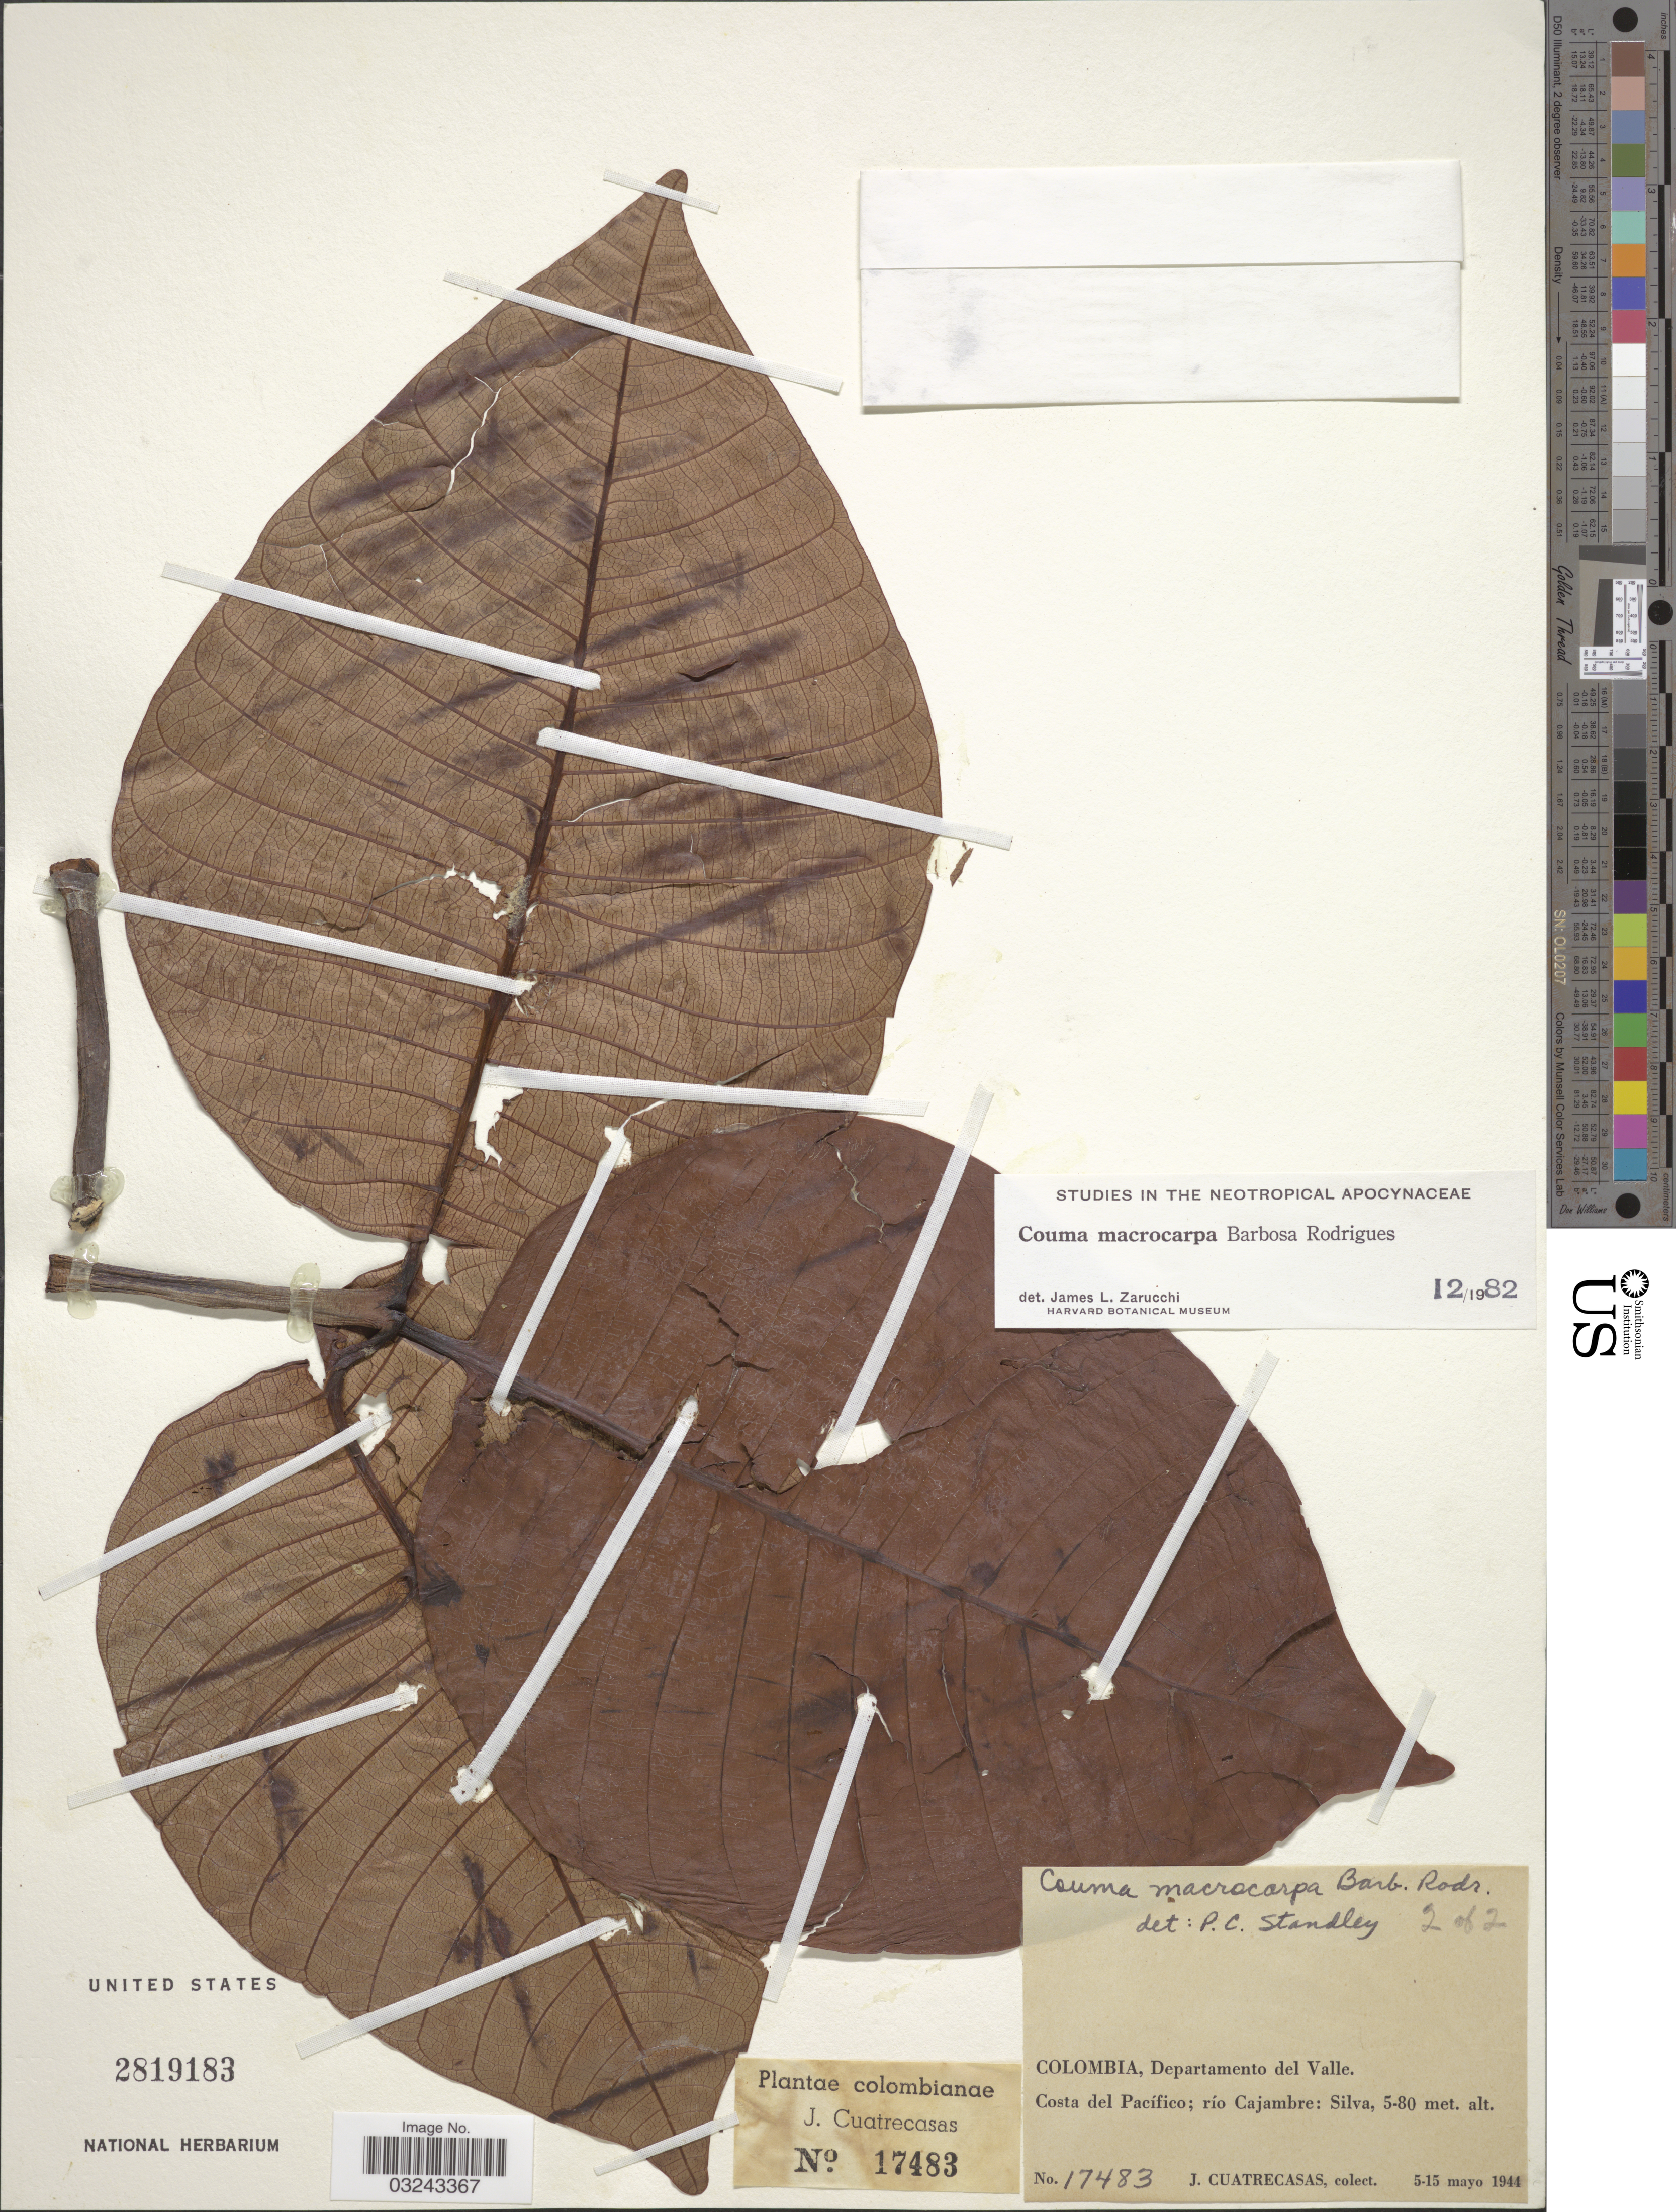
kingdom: Plantae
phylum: Tracheophyta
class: Magnoliopsida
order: Gentianales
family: Apocynaceae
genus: Couma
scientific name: Couma macrocarpa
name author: Barb. Rodr.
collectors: J. Cuatrecasas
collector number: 17483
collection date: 1944-05-05/1944-05-15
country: Colombia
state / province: Valle del Cauca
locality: Departamento del Valle, Costa del Pacífico; río Cajambre: Silva.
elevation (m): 5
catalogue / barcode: US 2819183